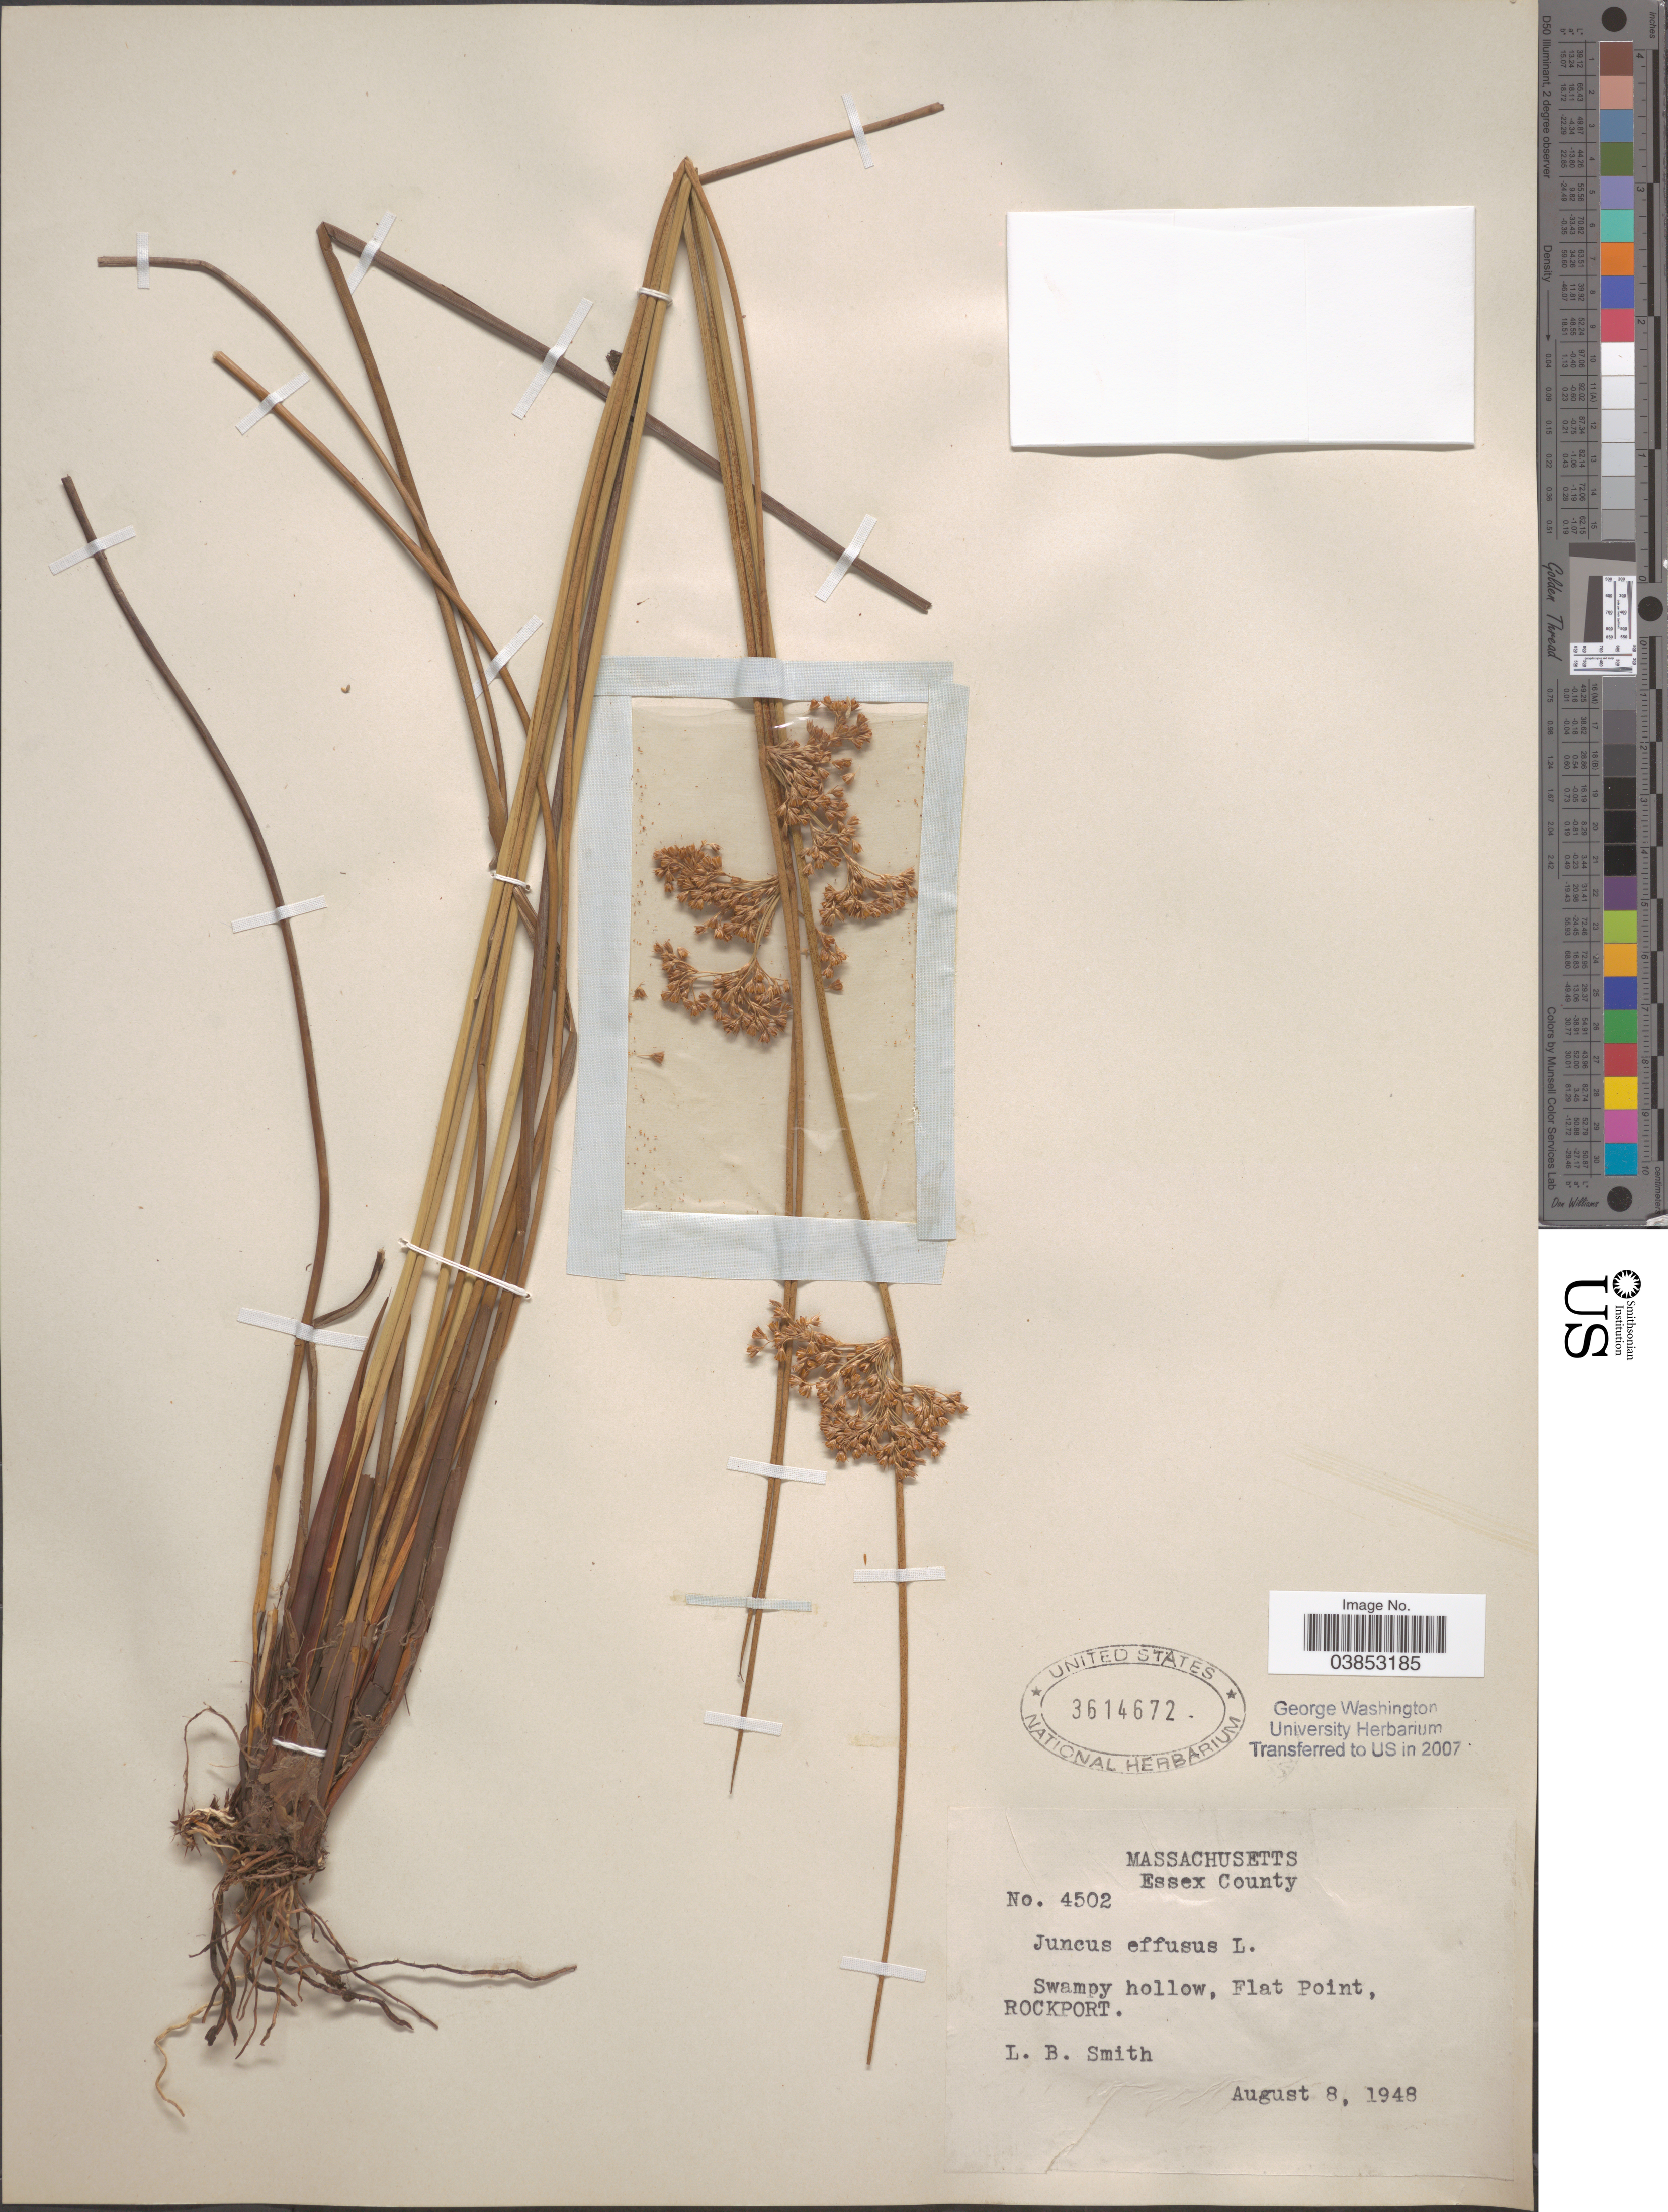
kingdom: Plantae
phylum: Tracheophyta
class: Liliopsida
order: Poales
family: Juncaceae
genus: Juncus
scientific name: Juncus effusus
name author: L.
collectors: L. Smith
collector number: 4502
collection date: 1948-08-08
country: United States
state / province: Massachusetts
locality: Essex County. Flat Point, Rockport.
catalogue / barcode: US 3614672